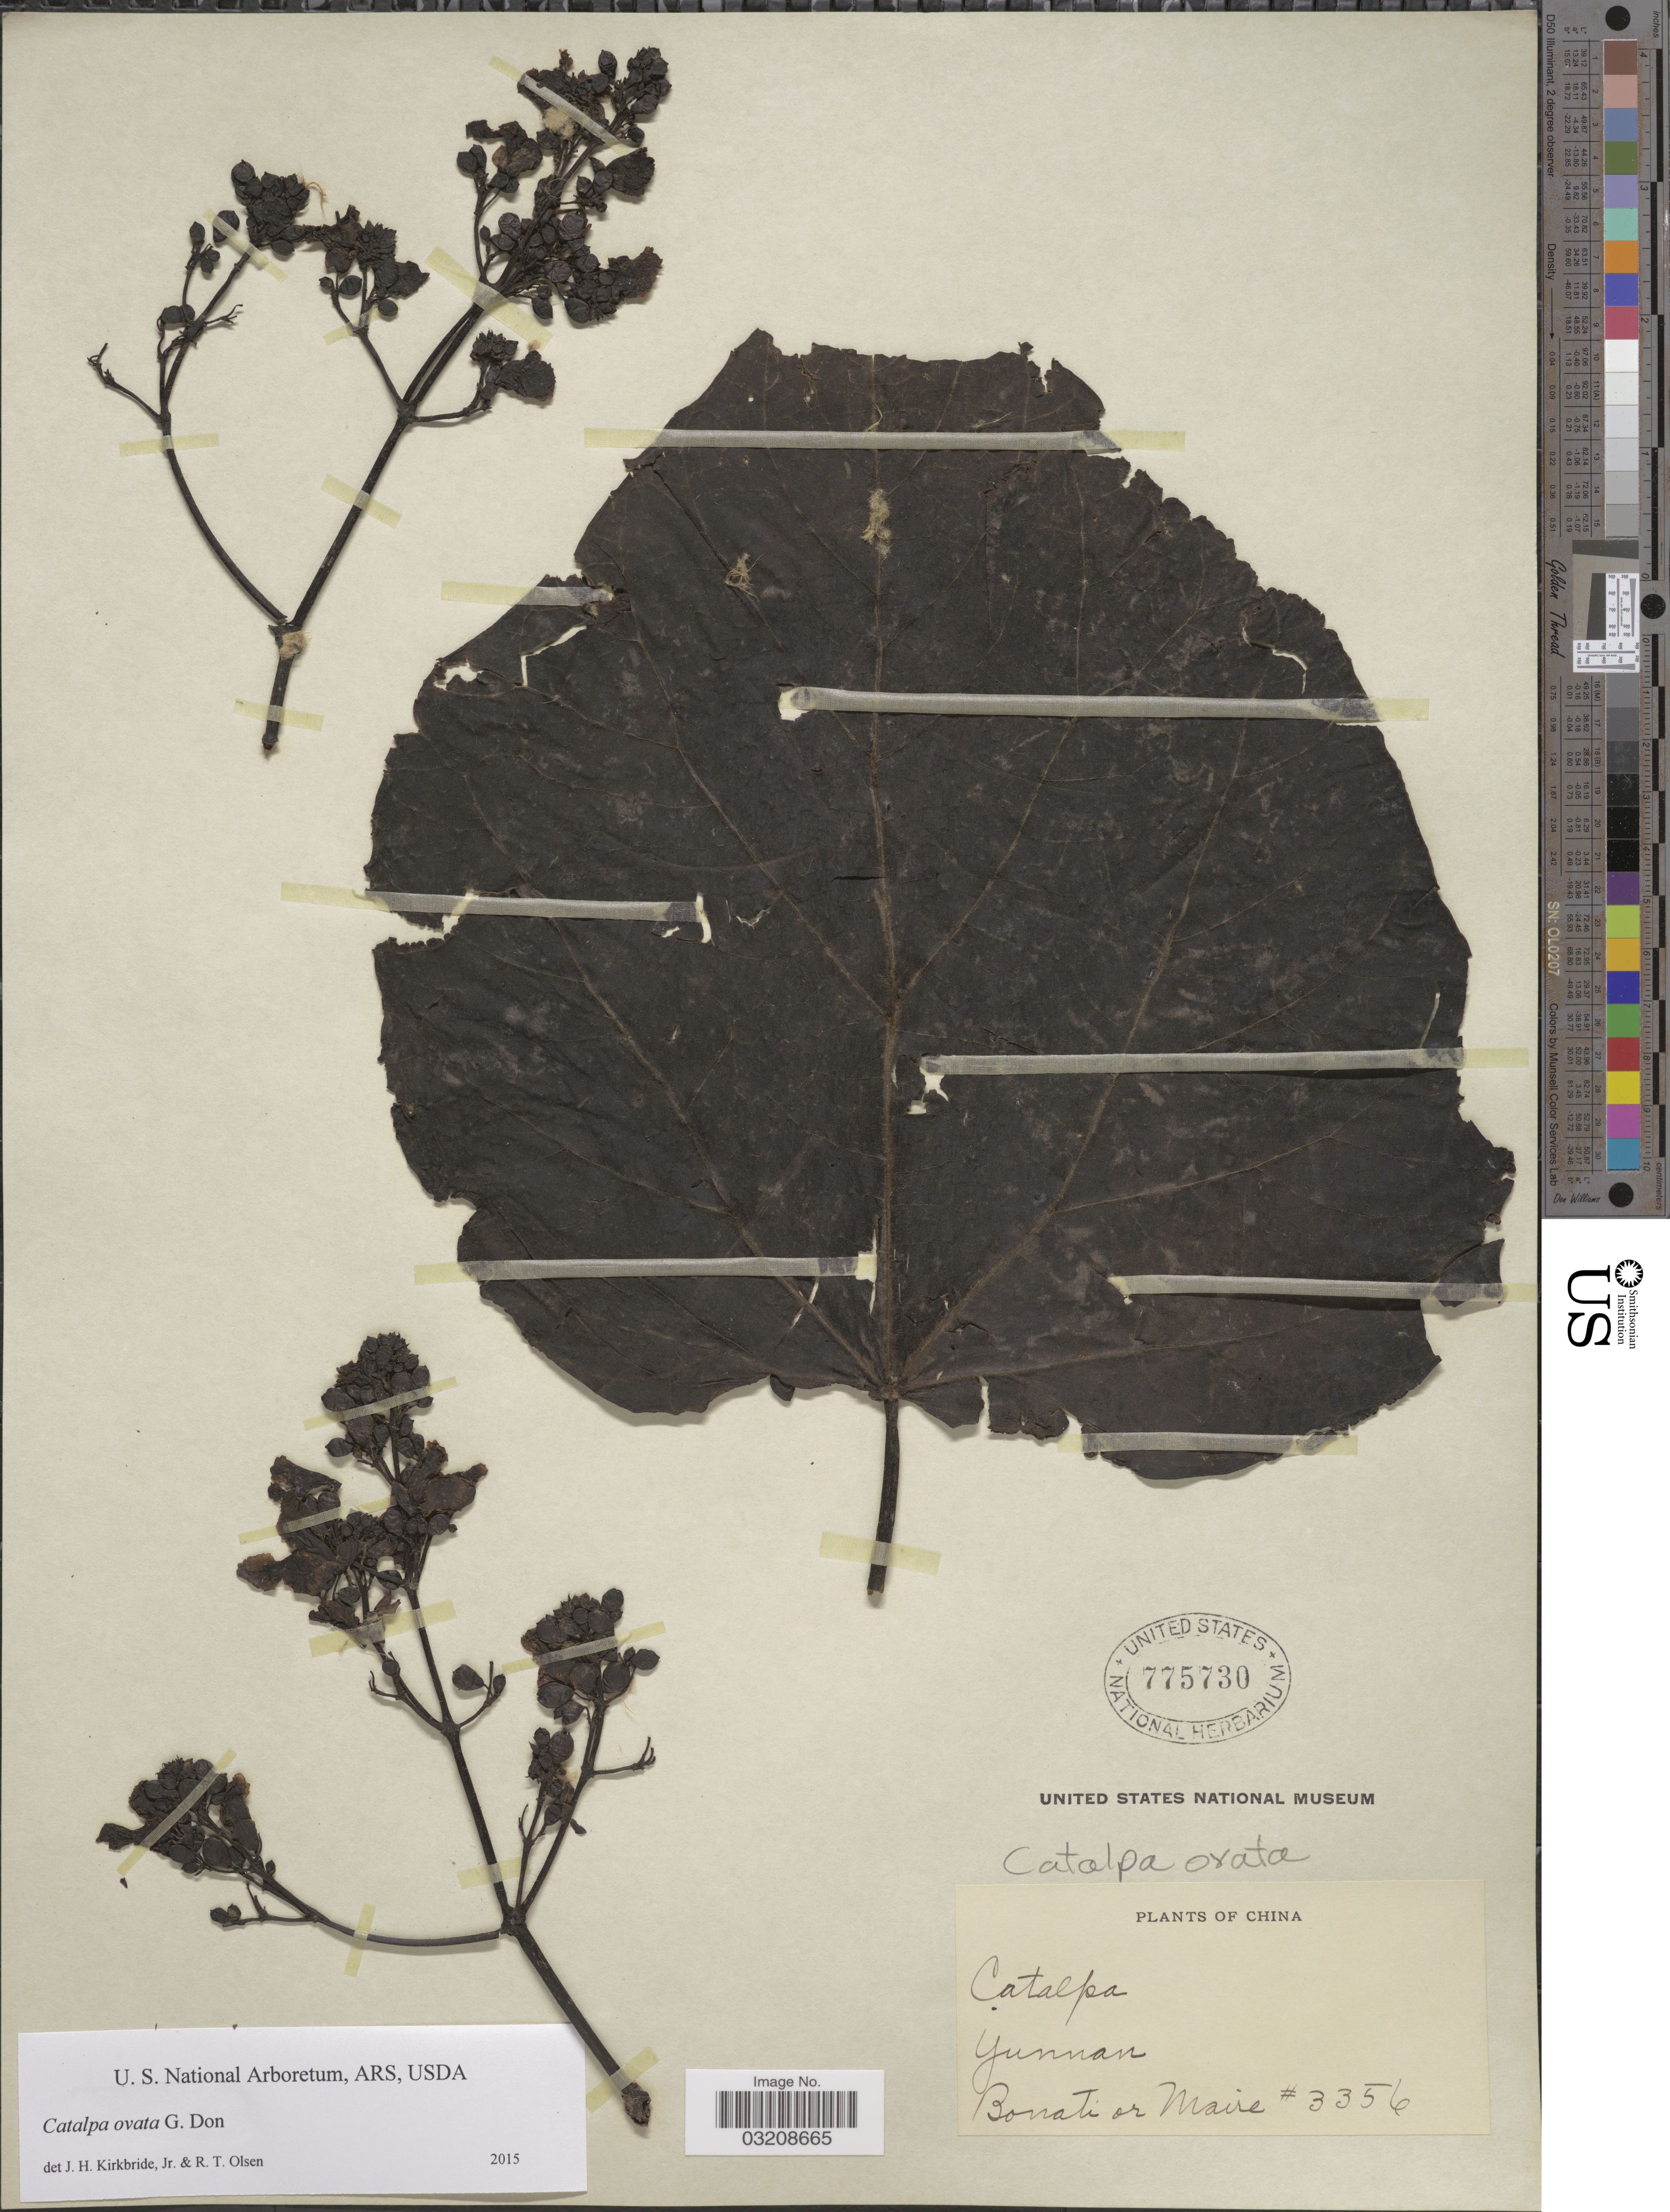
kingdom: Plantae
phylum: Tracheophyta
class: Magnoliopsida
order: Lamiales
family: Bignoniaceae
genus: Catalpa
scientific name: Catalpa ovata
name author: G. Don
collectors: B. Marie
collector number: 3356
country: China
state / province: Yunnan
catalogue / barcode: US 775730